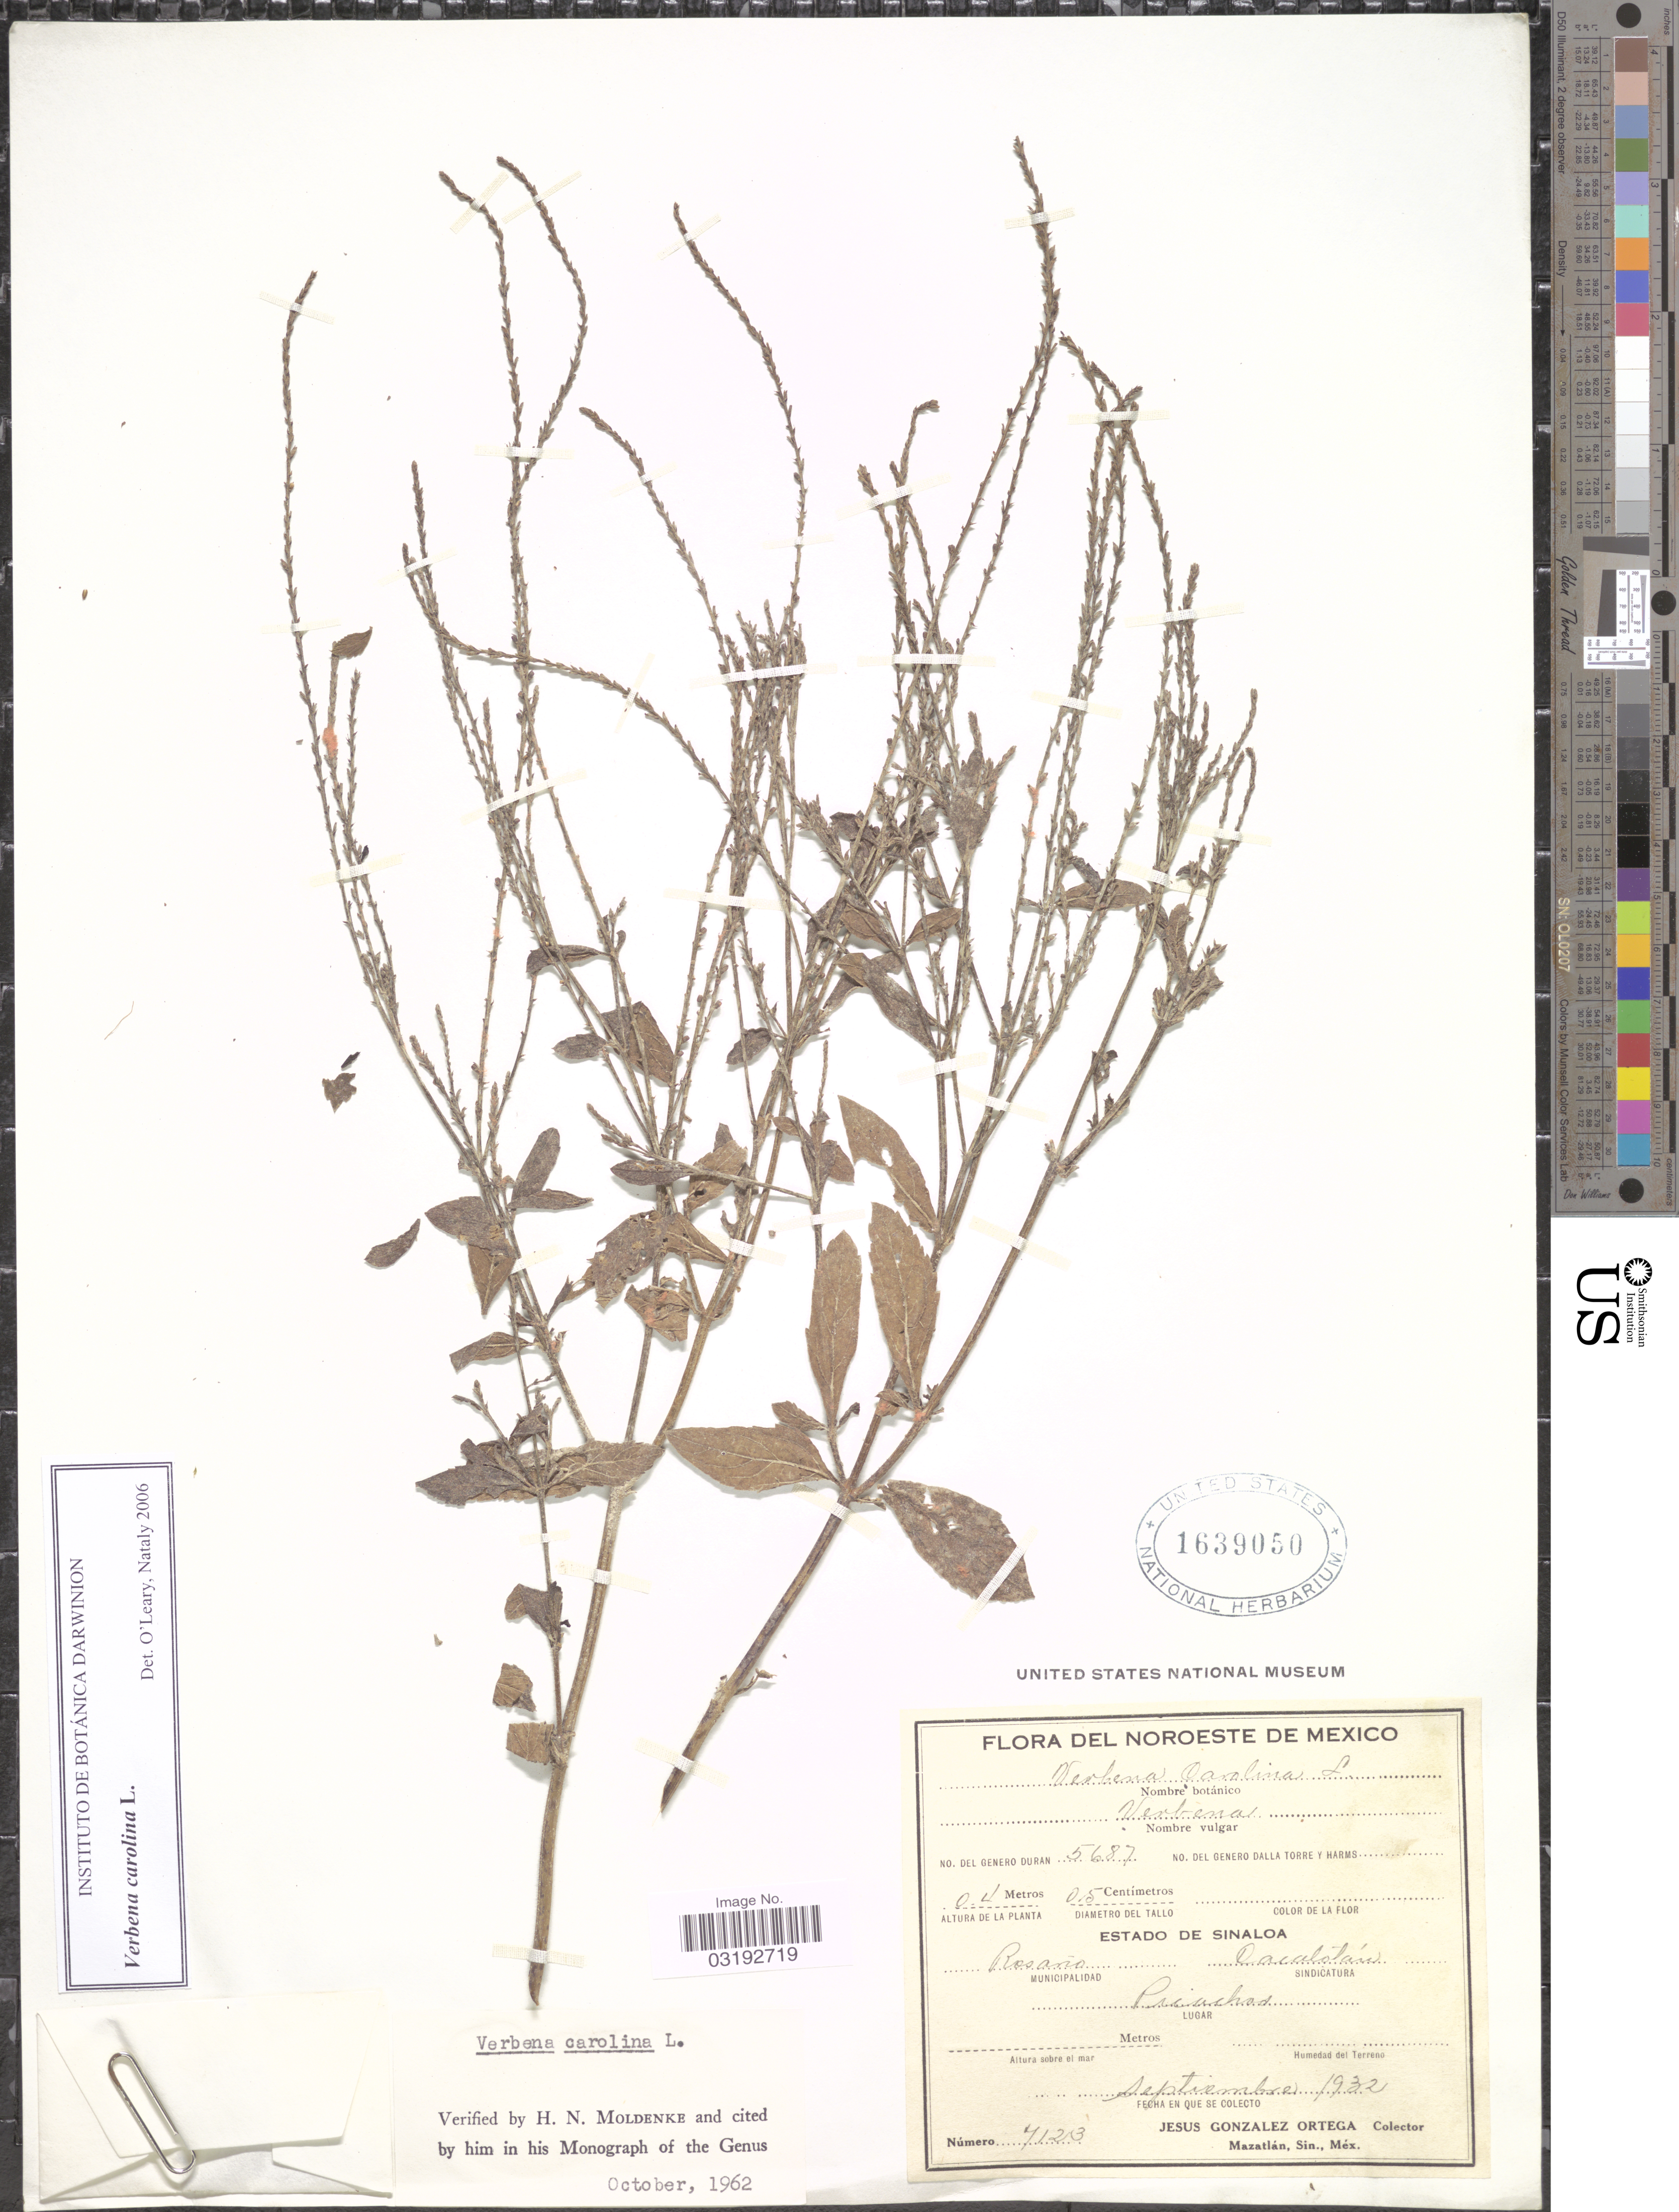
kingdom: Plantae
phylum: Tracheophyta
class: Magnoliopsida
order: Lamiales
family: Verbenaceae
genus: Verbena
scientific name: Verbena carolina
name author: L.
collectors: J. Ortega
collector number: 7123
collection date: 1932-09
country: Mexico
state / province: Sinaloa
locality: Noroeste de Mexico. Rosarío Municipalidad. Cacalotán. Sindicatura. Picachos.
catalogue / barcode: US 1639050